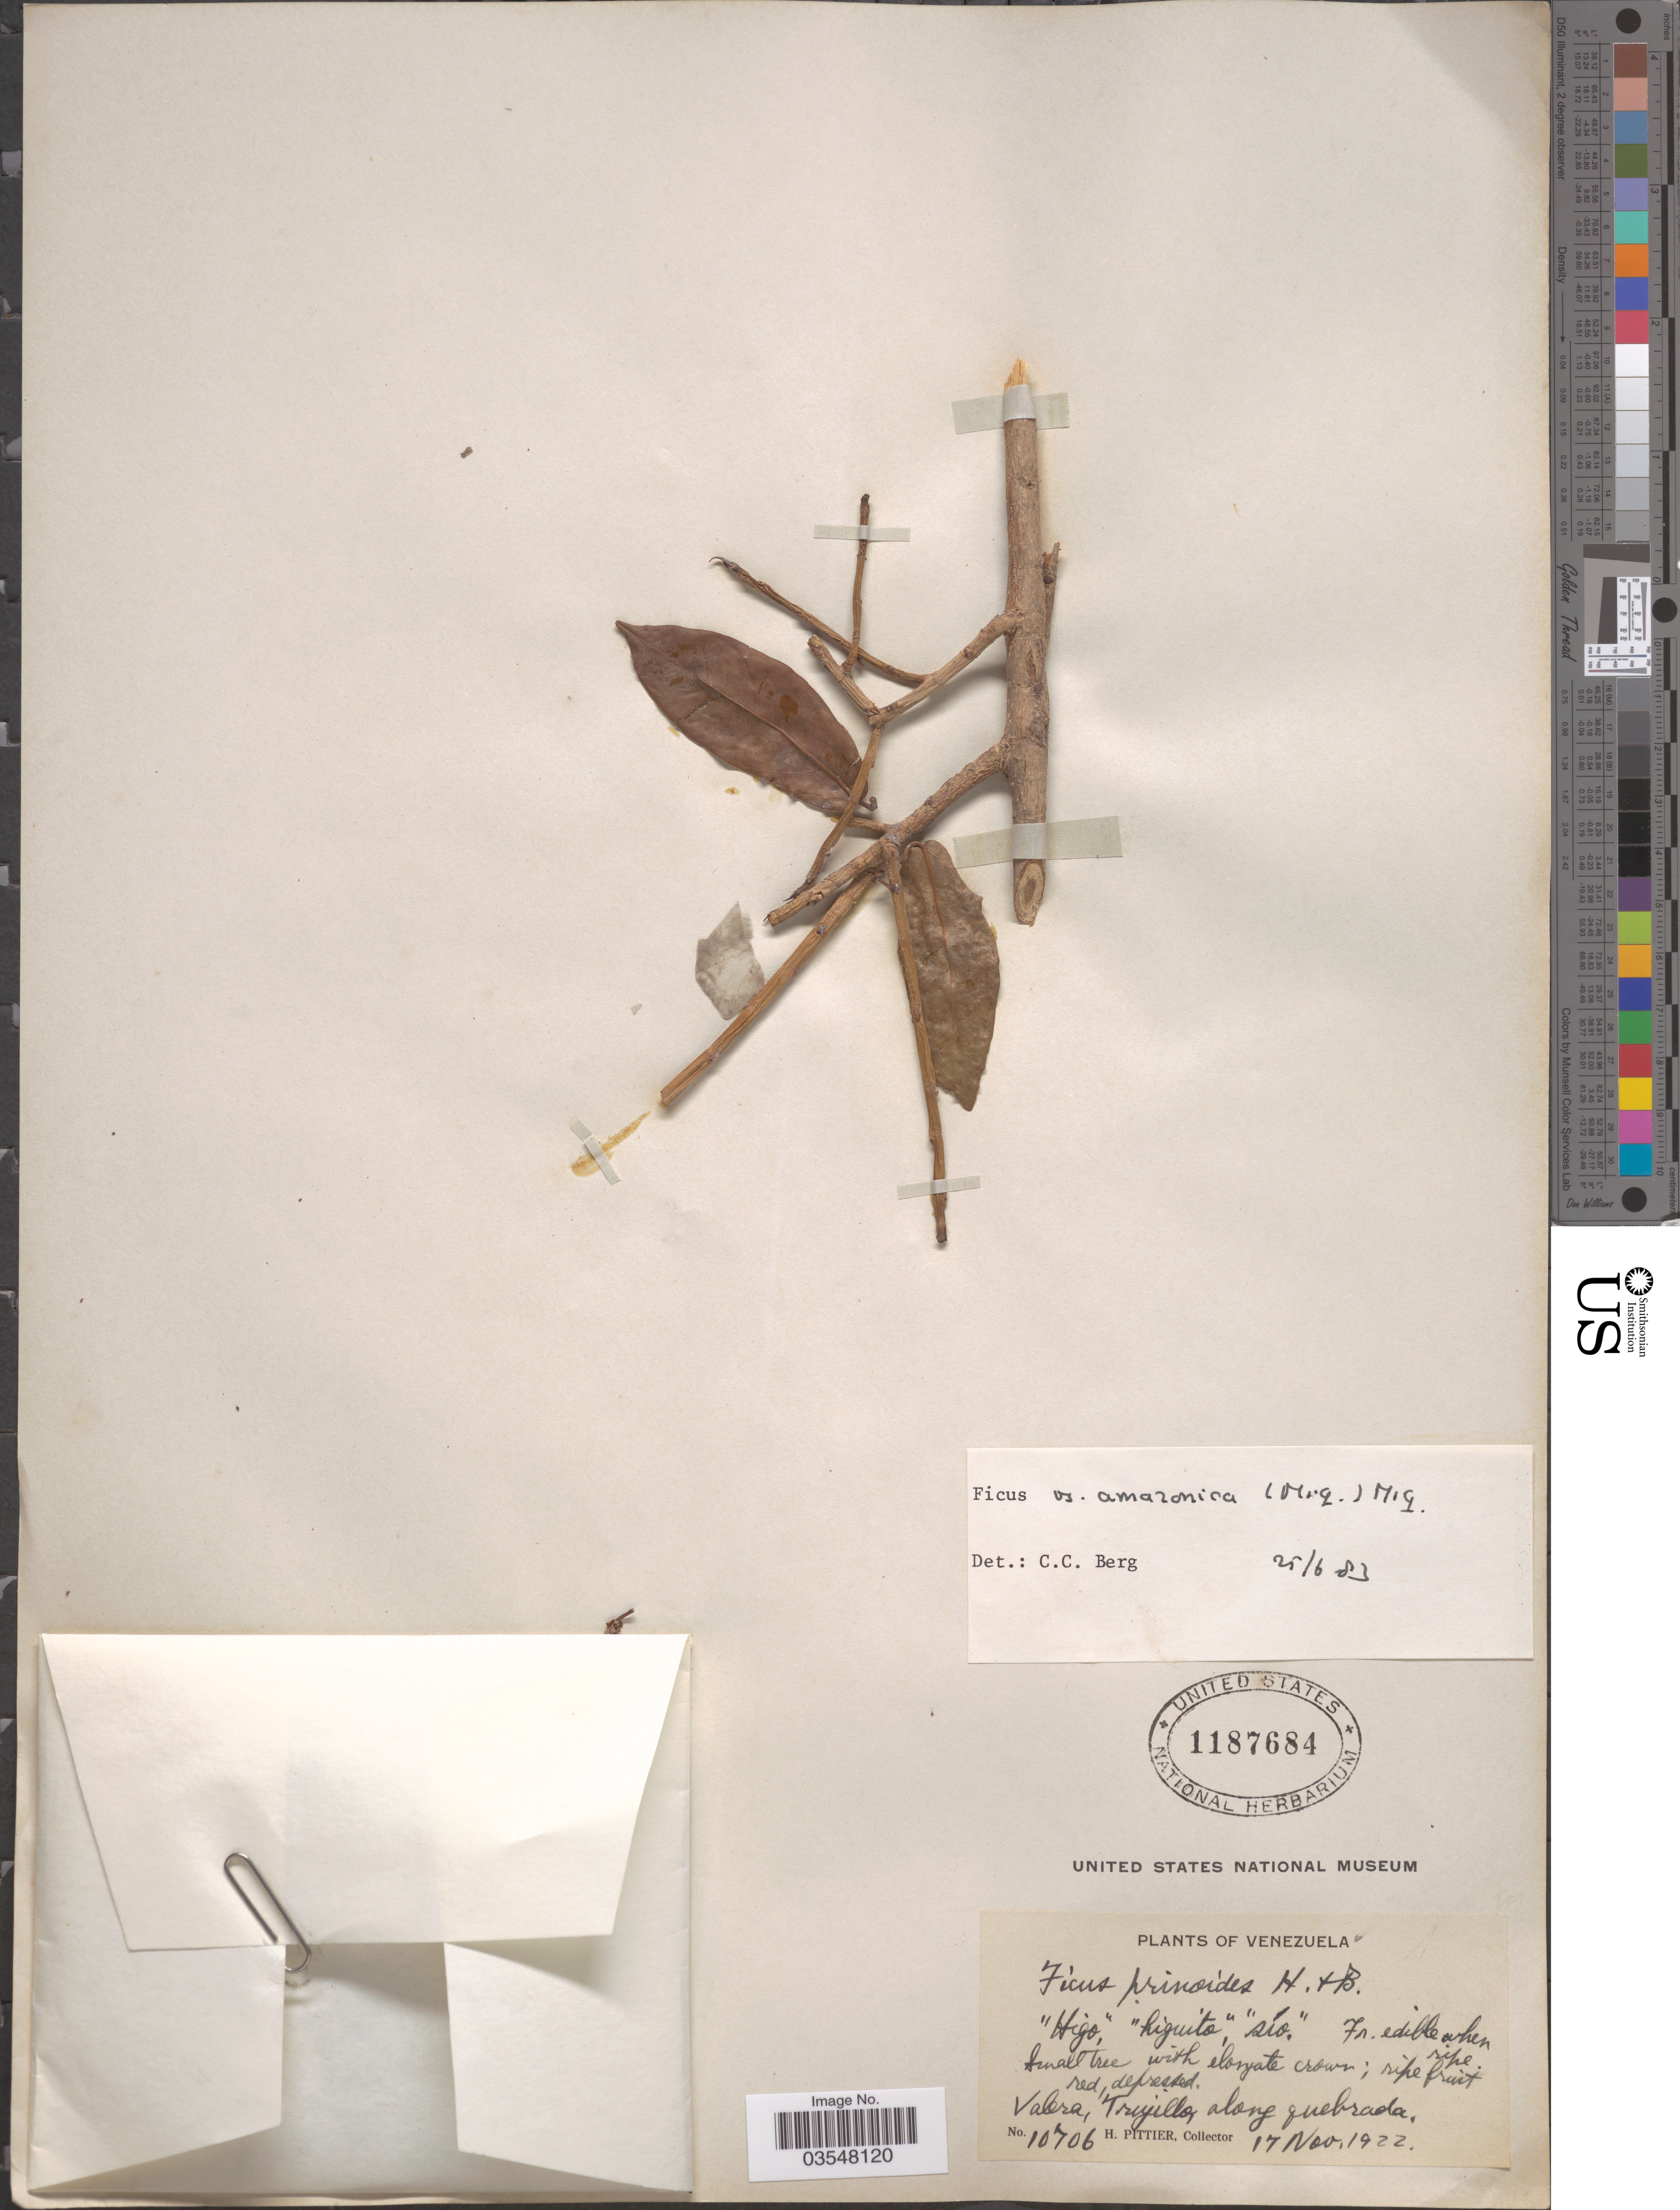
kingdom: Plantae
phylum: Tracheophyta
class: Magnoliopsida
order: Rosales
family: Moraceae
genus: Ficus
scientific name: Ficus amazonica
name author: (Miq.) Miq.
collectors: H. F. Pittier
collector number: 10706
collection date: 1922-11-17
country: Venezuela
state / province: Trujillo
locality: Valera, Trujillo, along quebrada.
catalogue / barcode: US 1187684